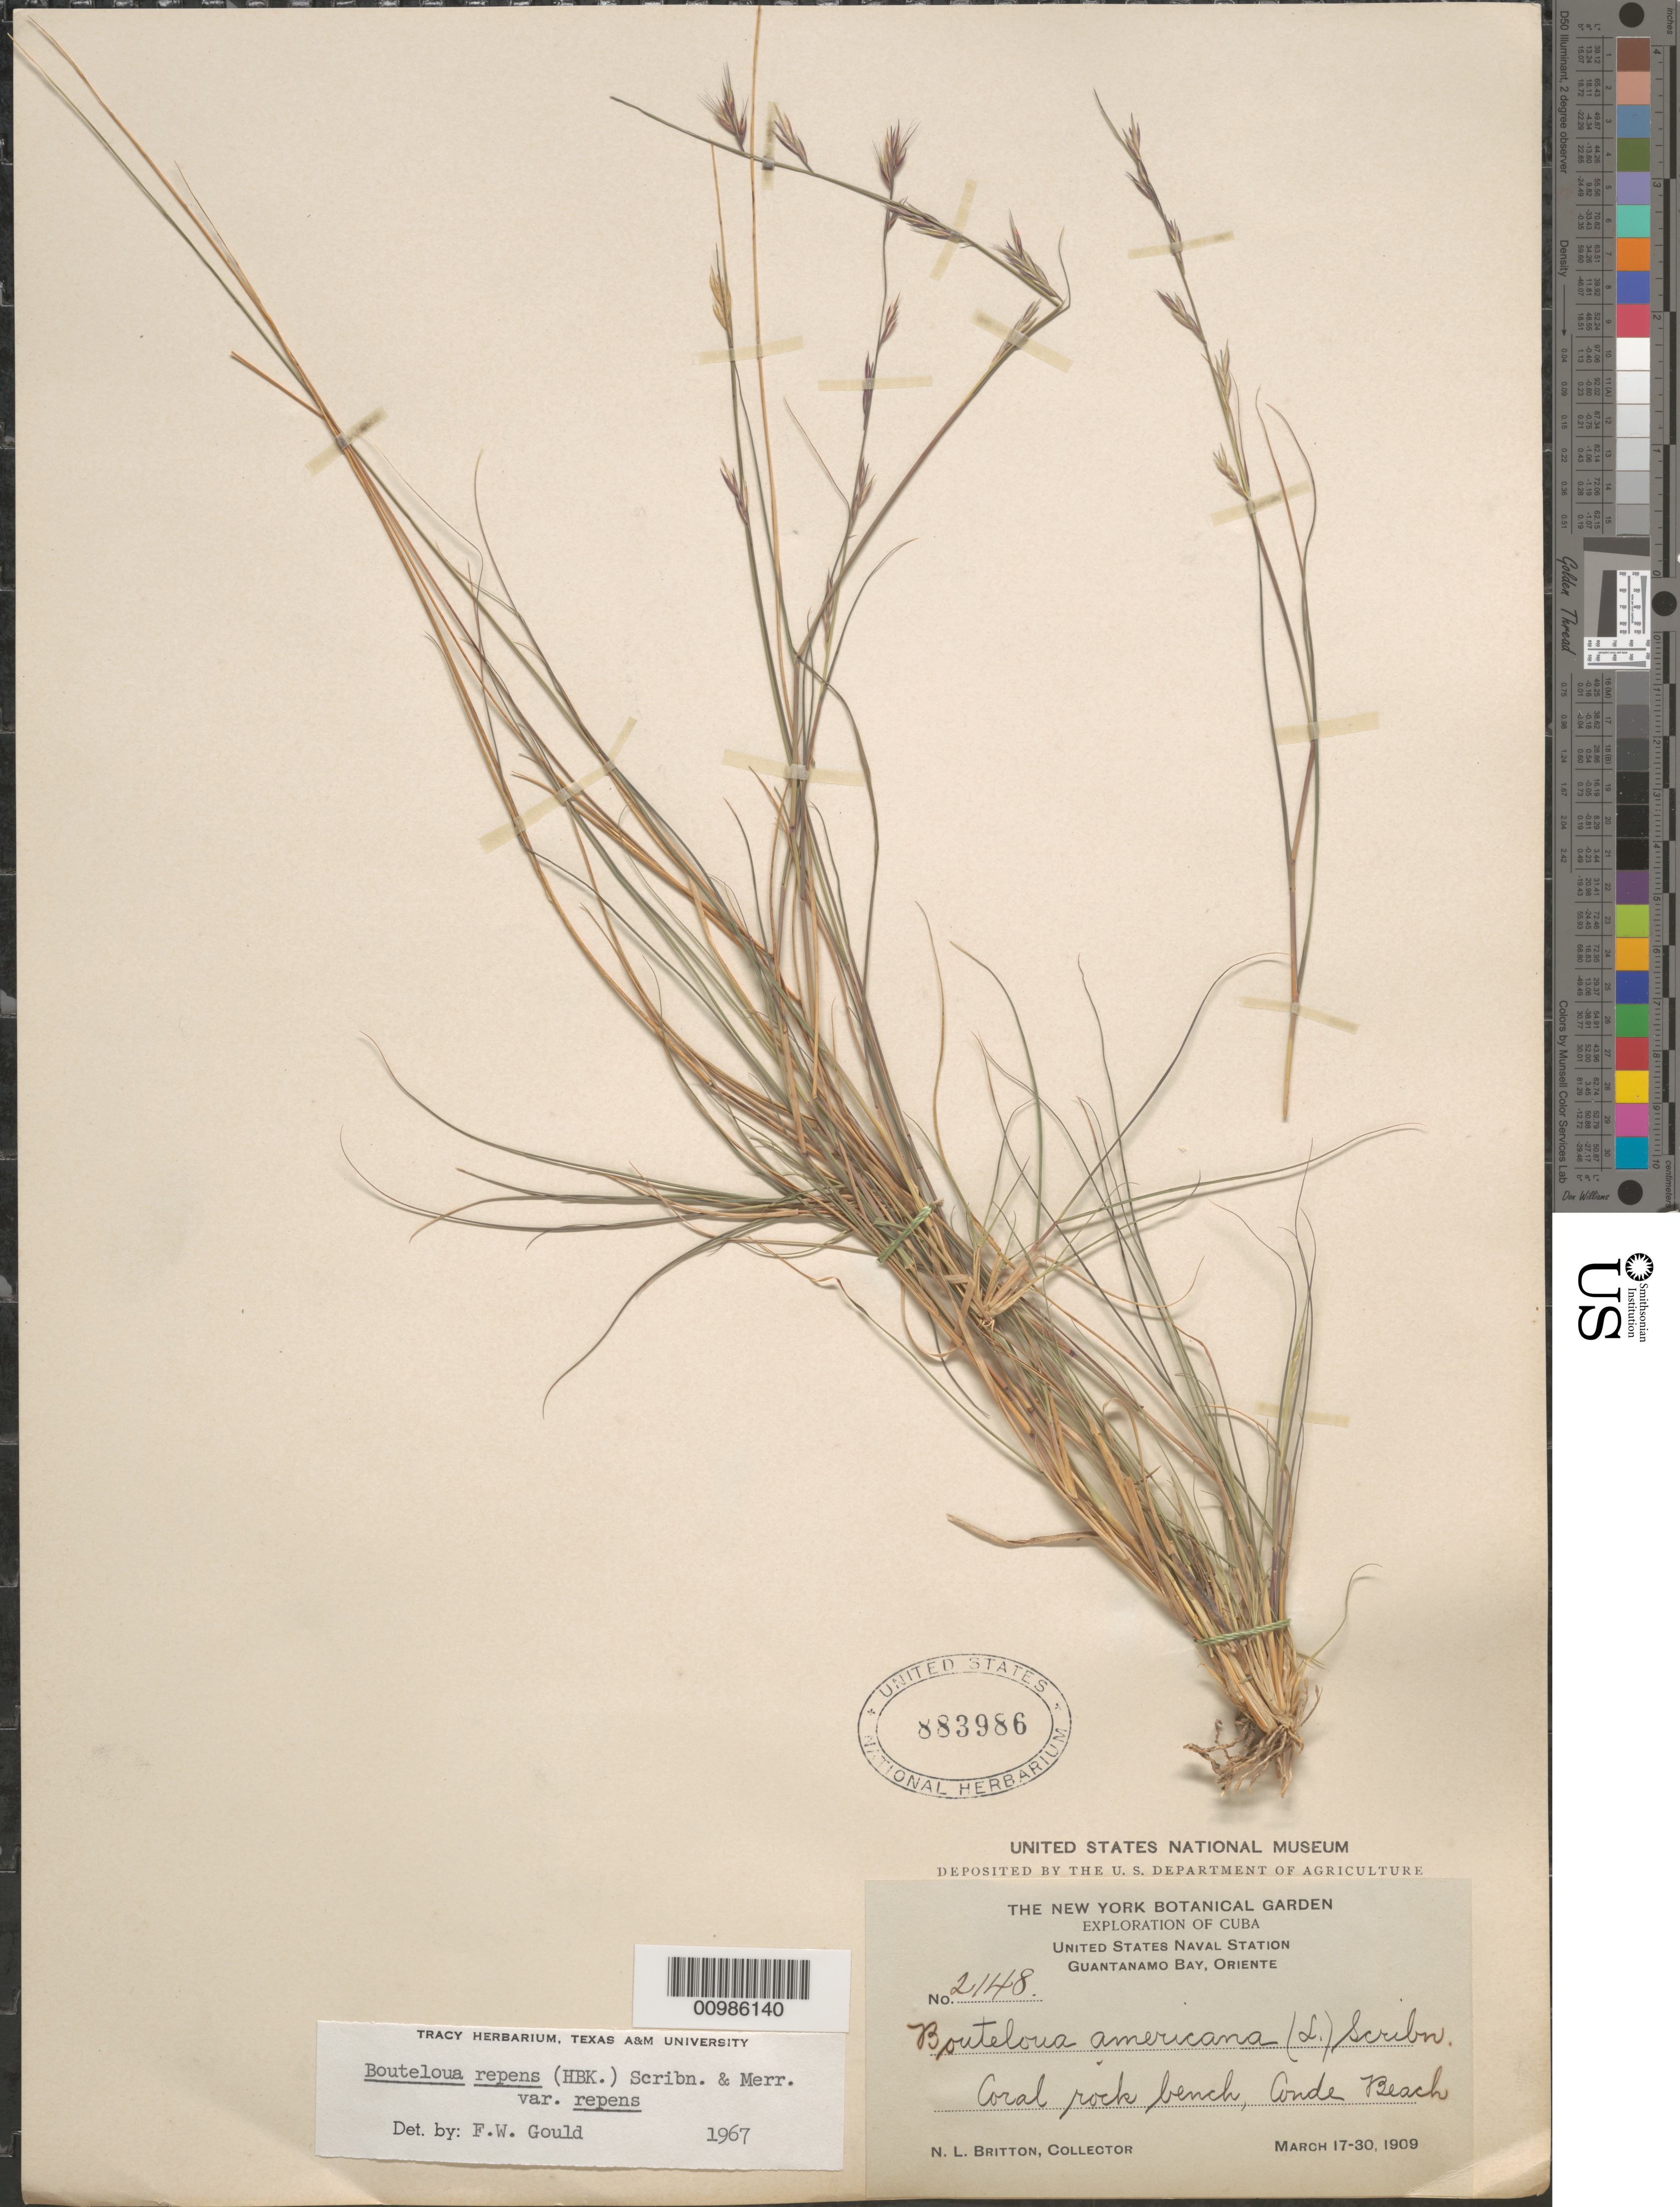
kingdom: Plantae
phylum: Tracheophyta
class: Liliopsida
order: Poales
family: Poaceae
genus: Bouteloua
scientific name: Bouteloua repens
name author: (Kunth) Scribn. & Merr.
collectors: N. Britton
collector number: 2148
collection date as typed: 17 Mar 1909 to30 Mar 1909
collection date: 1909-03-17/1909-03-30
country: Cuba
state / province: Guantánamo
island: Cuba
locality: United States Naval Station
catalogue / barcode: US 883986